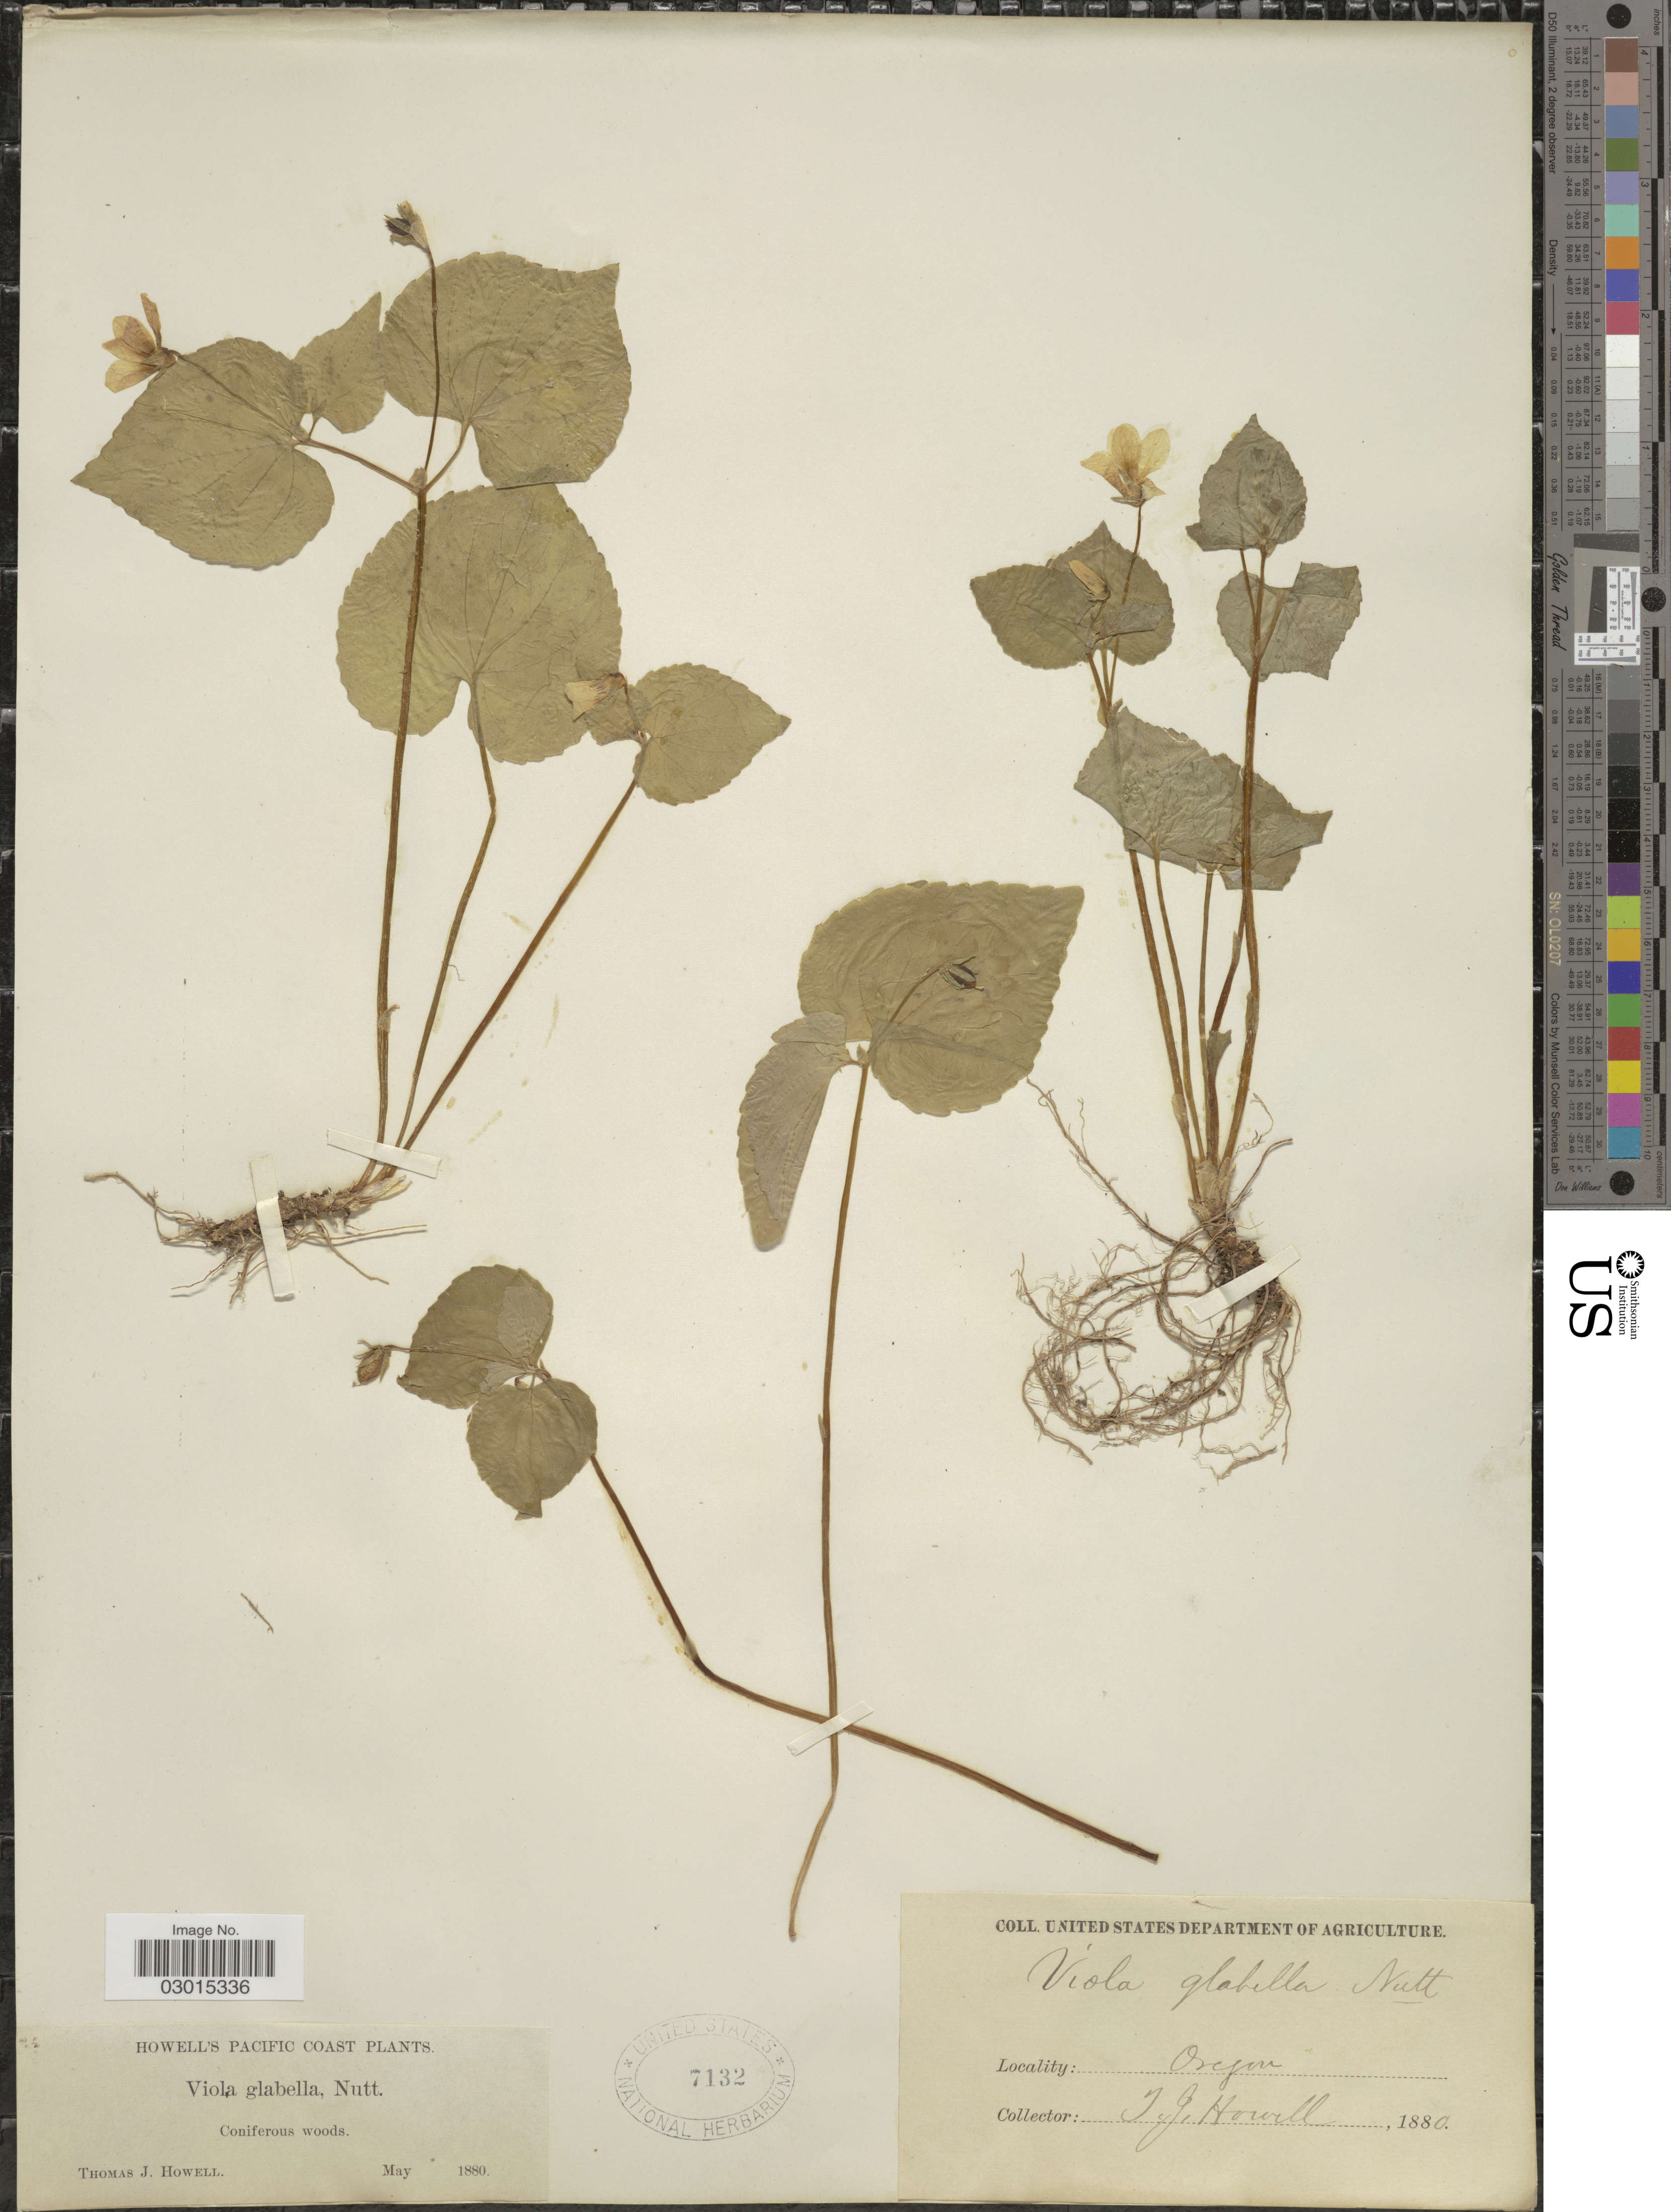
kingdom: Plantae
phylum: Tracheophyta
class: Magnoliopsida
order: Malpighiales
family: Violaceae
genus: Viola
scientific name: Viola glabella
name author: Nutt.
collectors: T. J. Howell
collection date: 1880-05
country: United States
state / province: Oregon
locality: Howell's Pacific Coast. Coniferous woods.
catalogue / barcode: US 7132